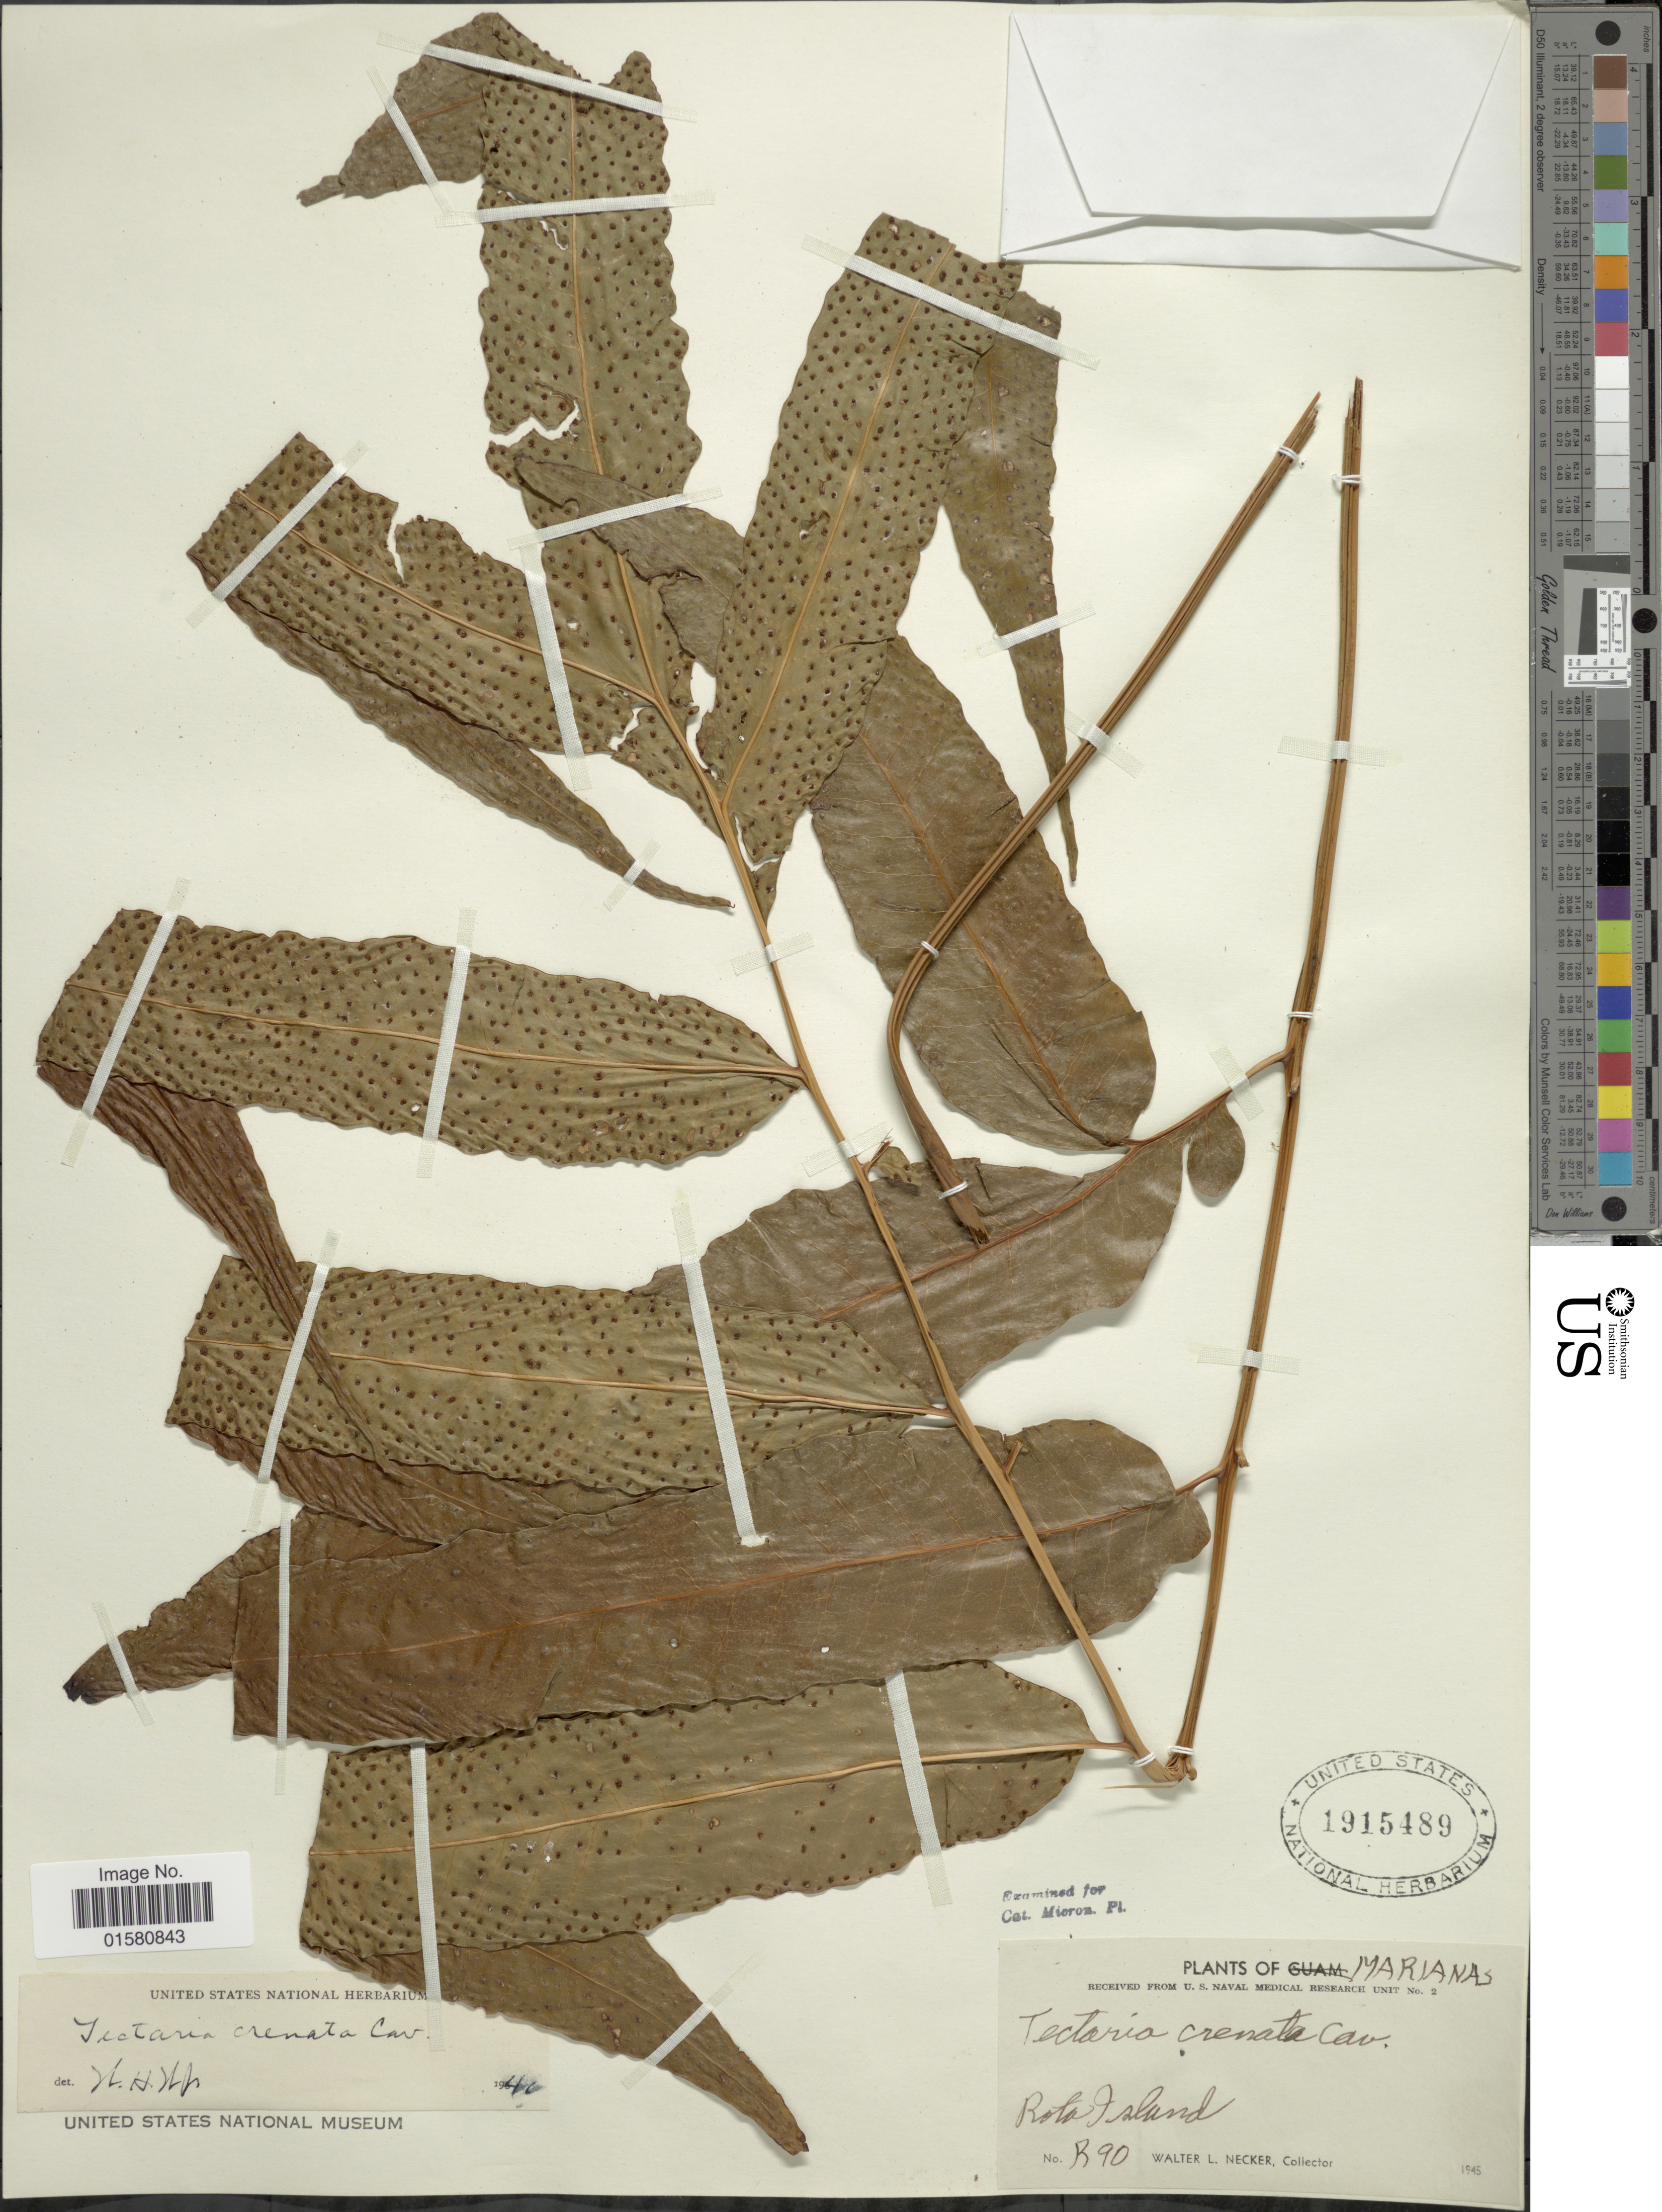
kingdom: Plantae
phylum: Tracheophyta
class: Polypodiopsida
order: Polypodiales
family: Tectariaceae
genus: Tectaria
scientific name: Tectaria crenata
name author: Cav.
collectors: W. L. Necker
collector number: R 90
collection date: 1945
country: Northern Mariana Islands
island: Rota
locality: Rota Island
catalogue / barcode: US 1915489